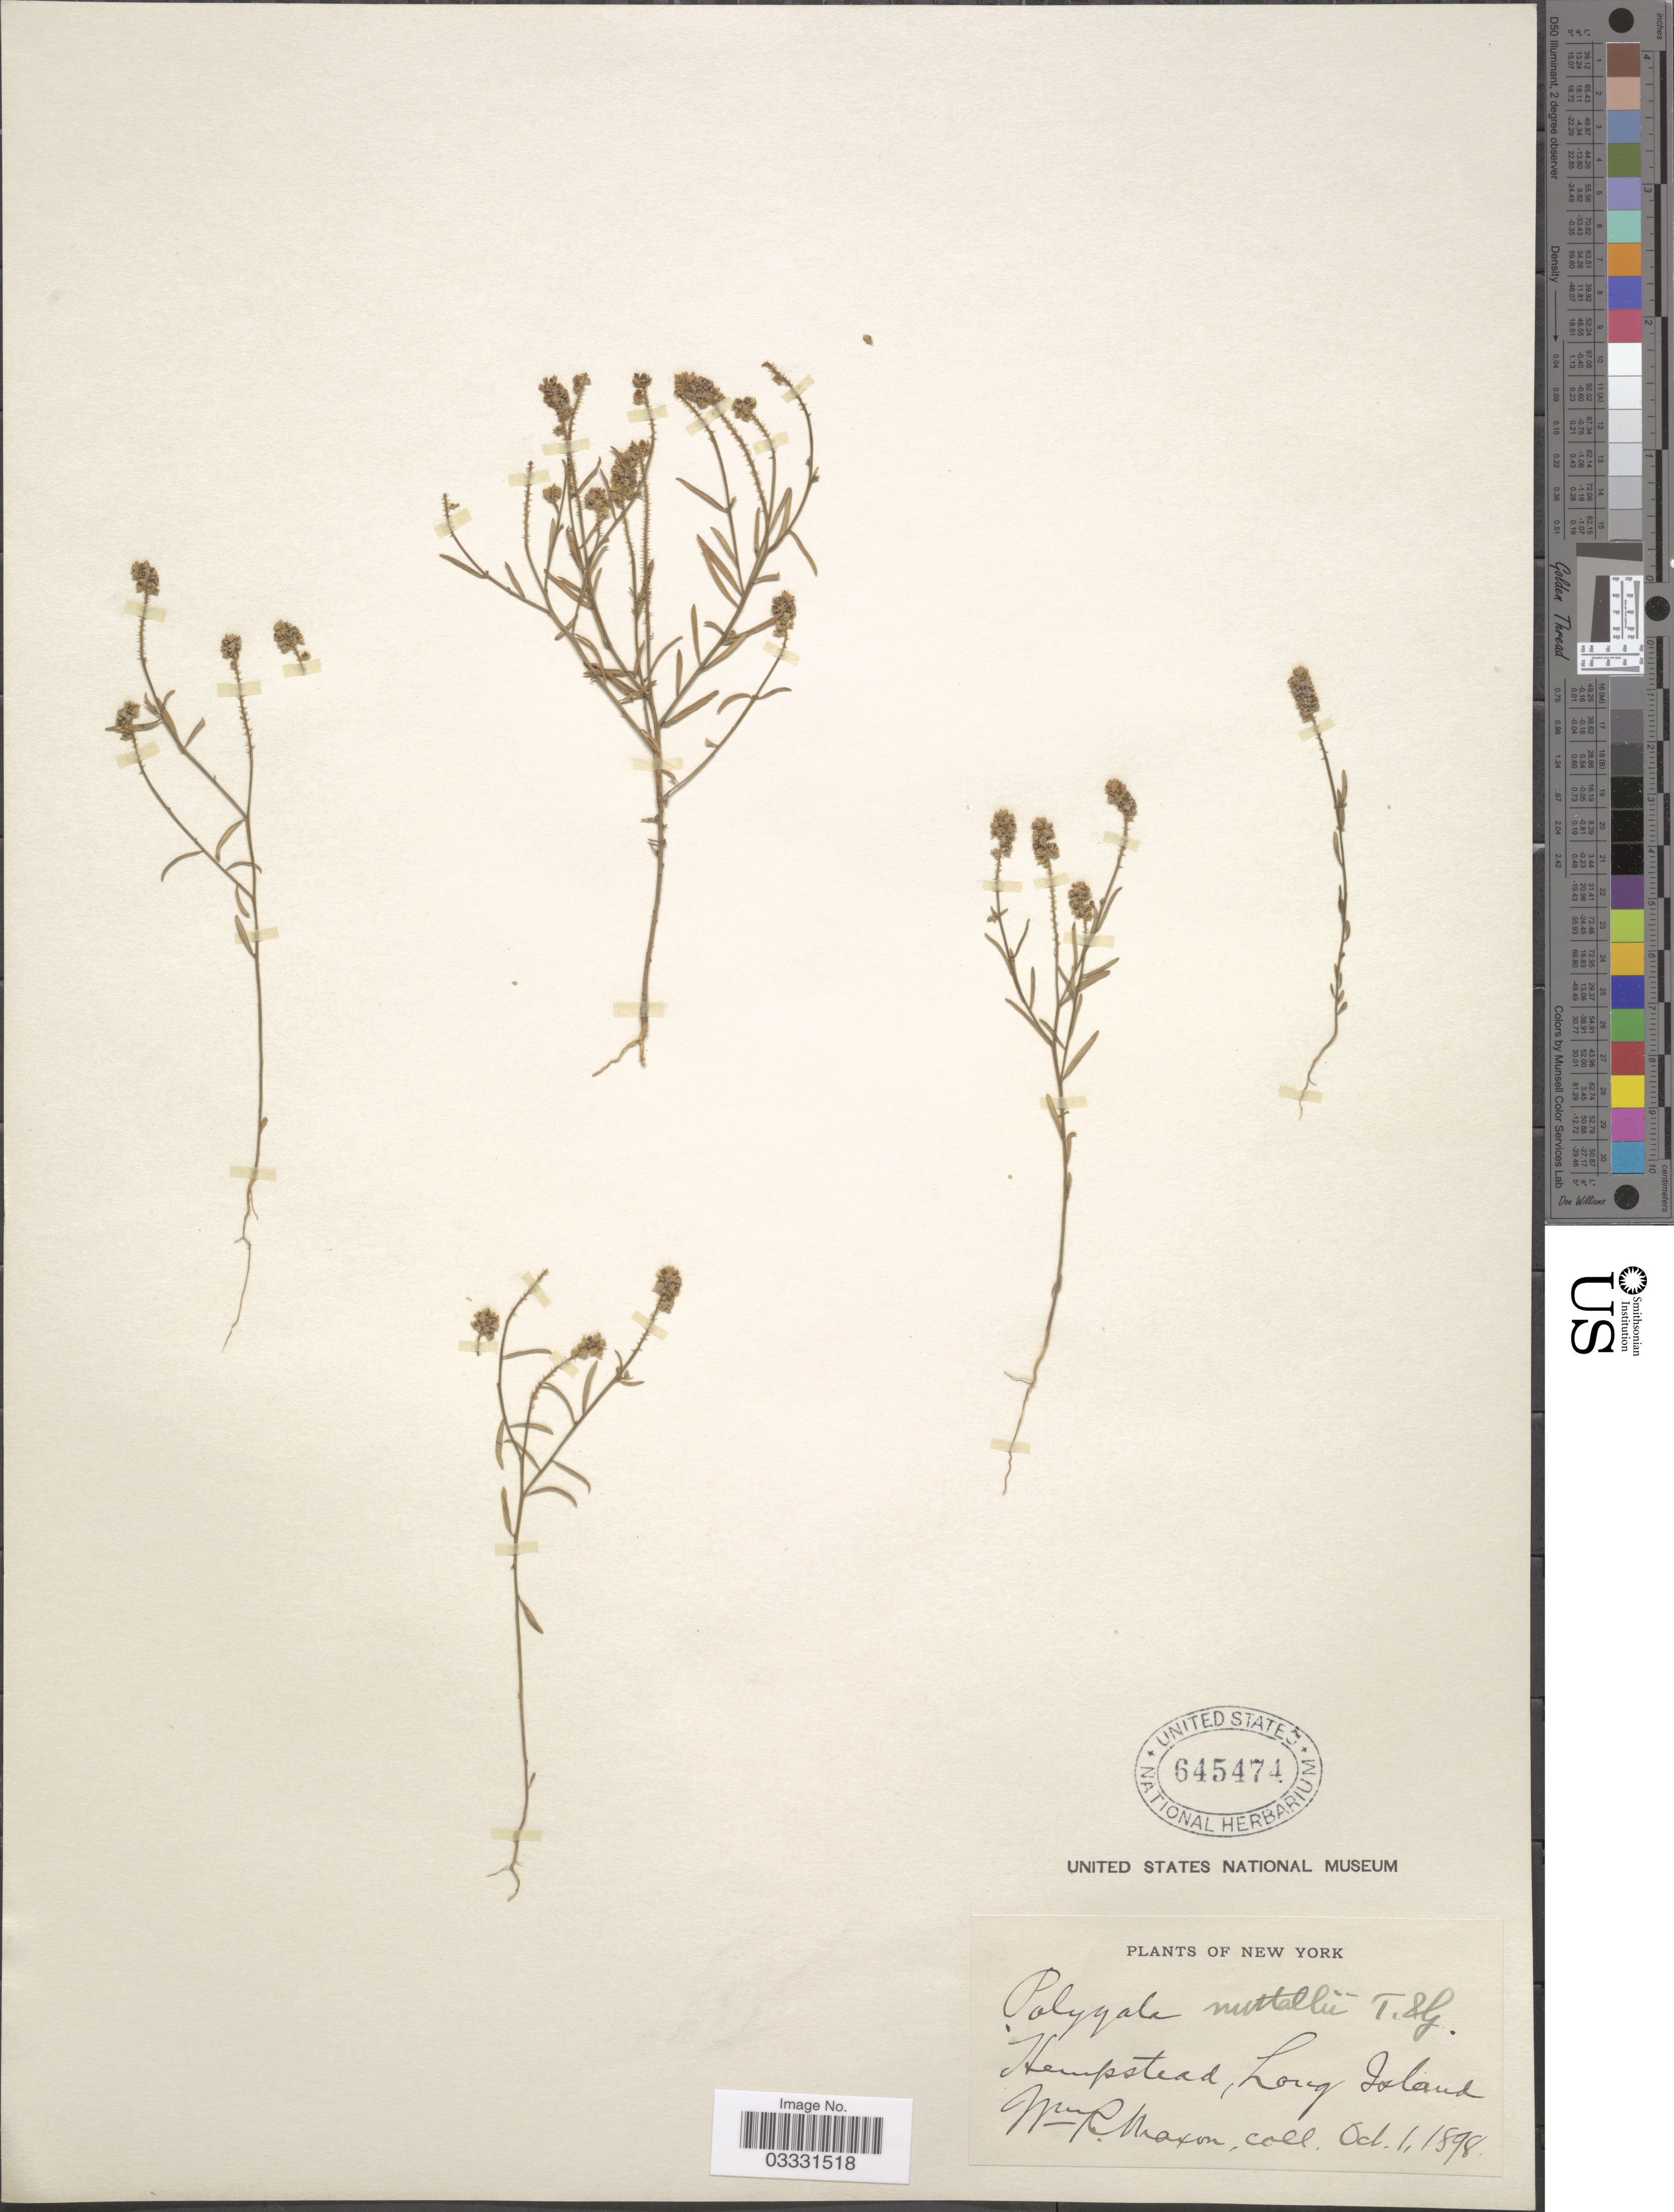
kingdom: Plantae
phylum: Tracheophyta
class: Magnoliopsida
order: Fabales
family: Polygalaceae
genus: Polygala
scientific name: Polygala nuttallii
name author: Torr. & A. Gray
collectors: W. R. Maxon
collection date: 1898-10-01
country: United States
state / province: New York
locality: Hempstead, Long Island.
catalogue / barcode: US 645474